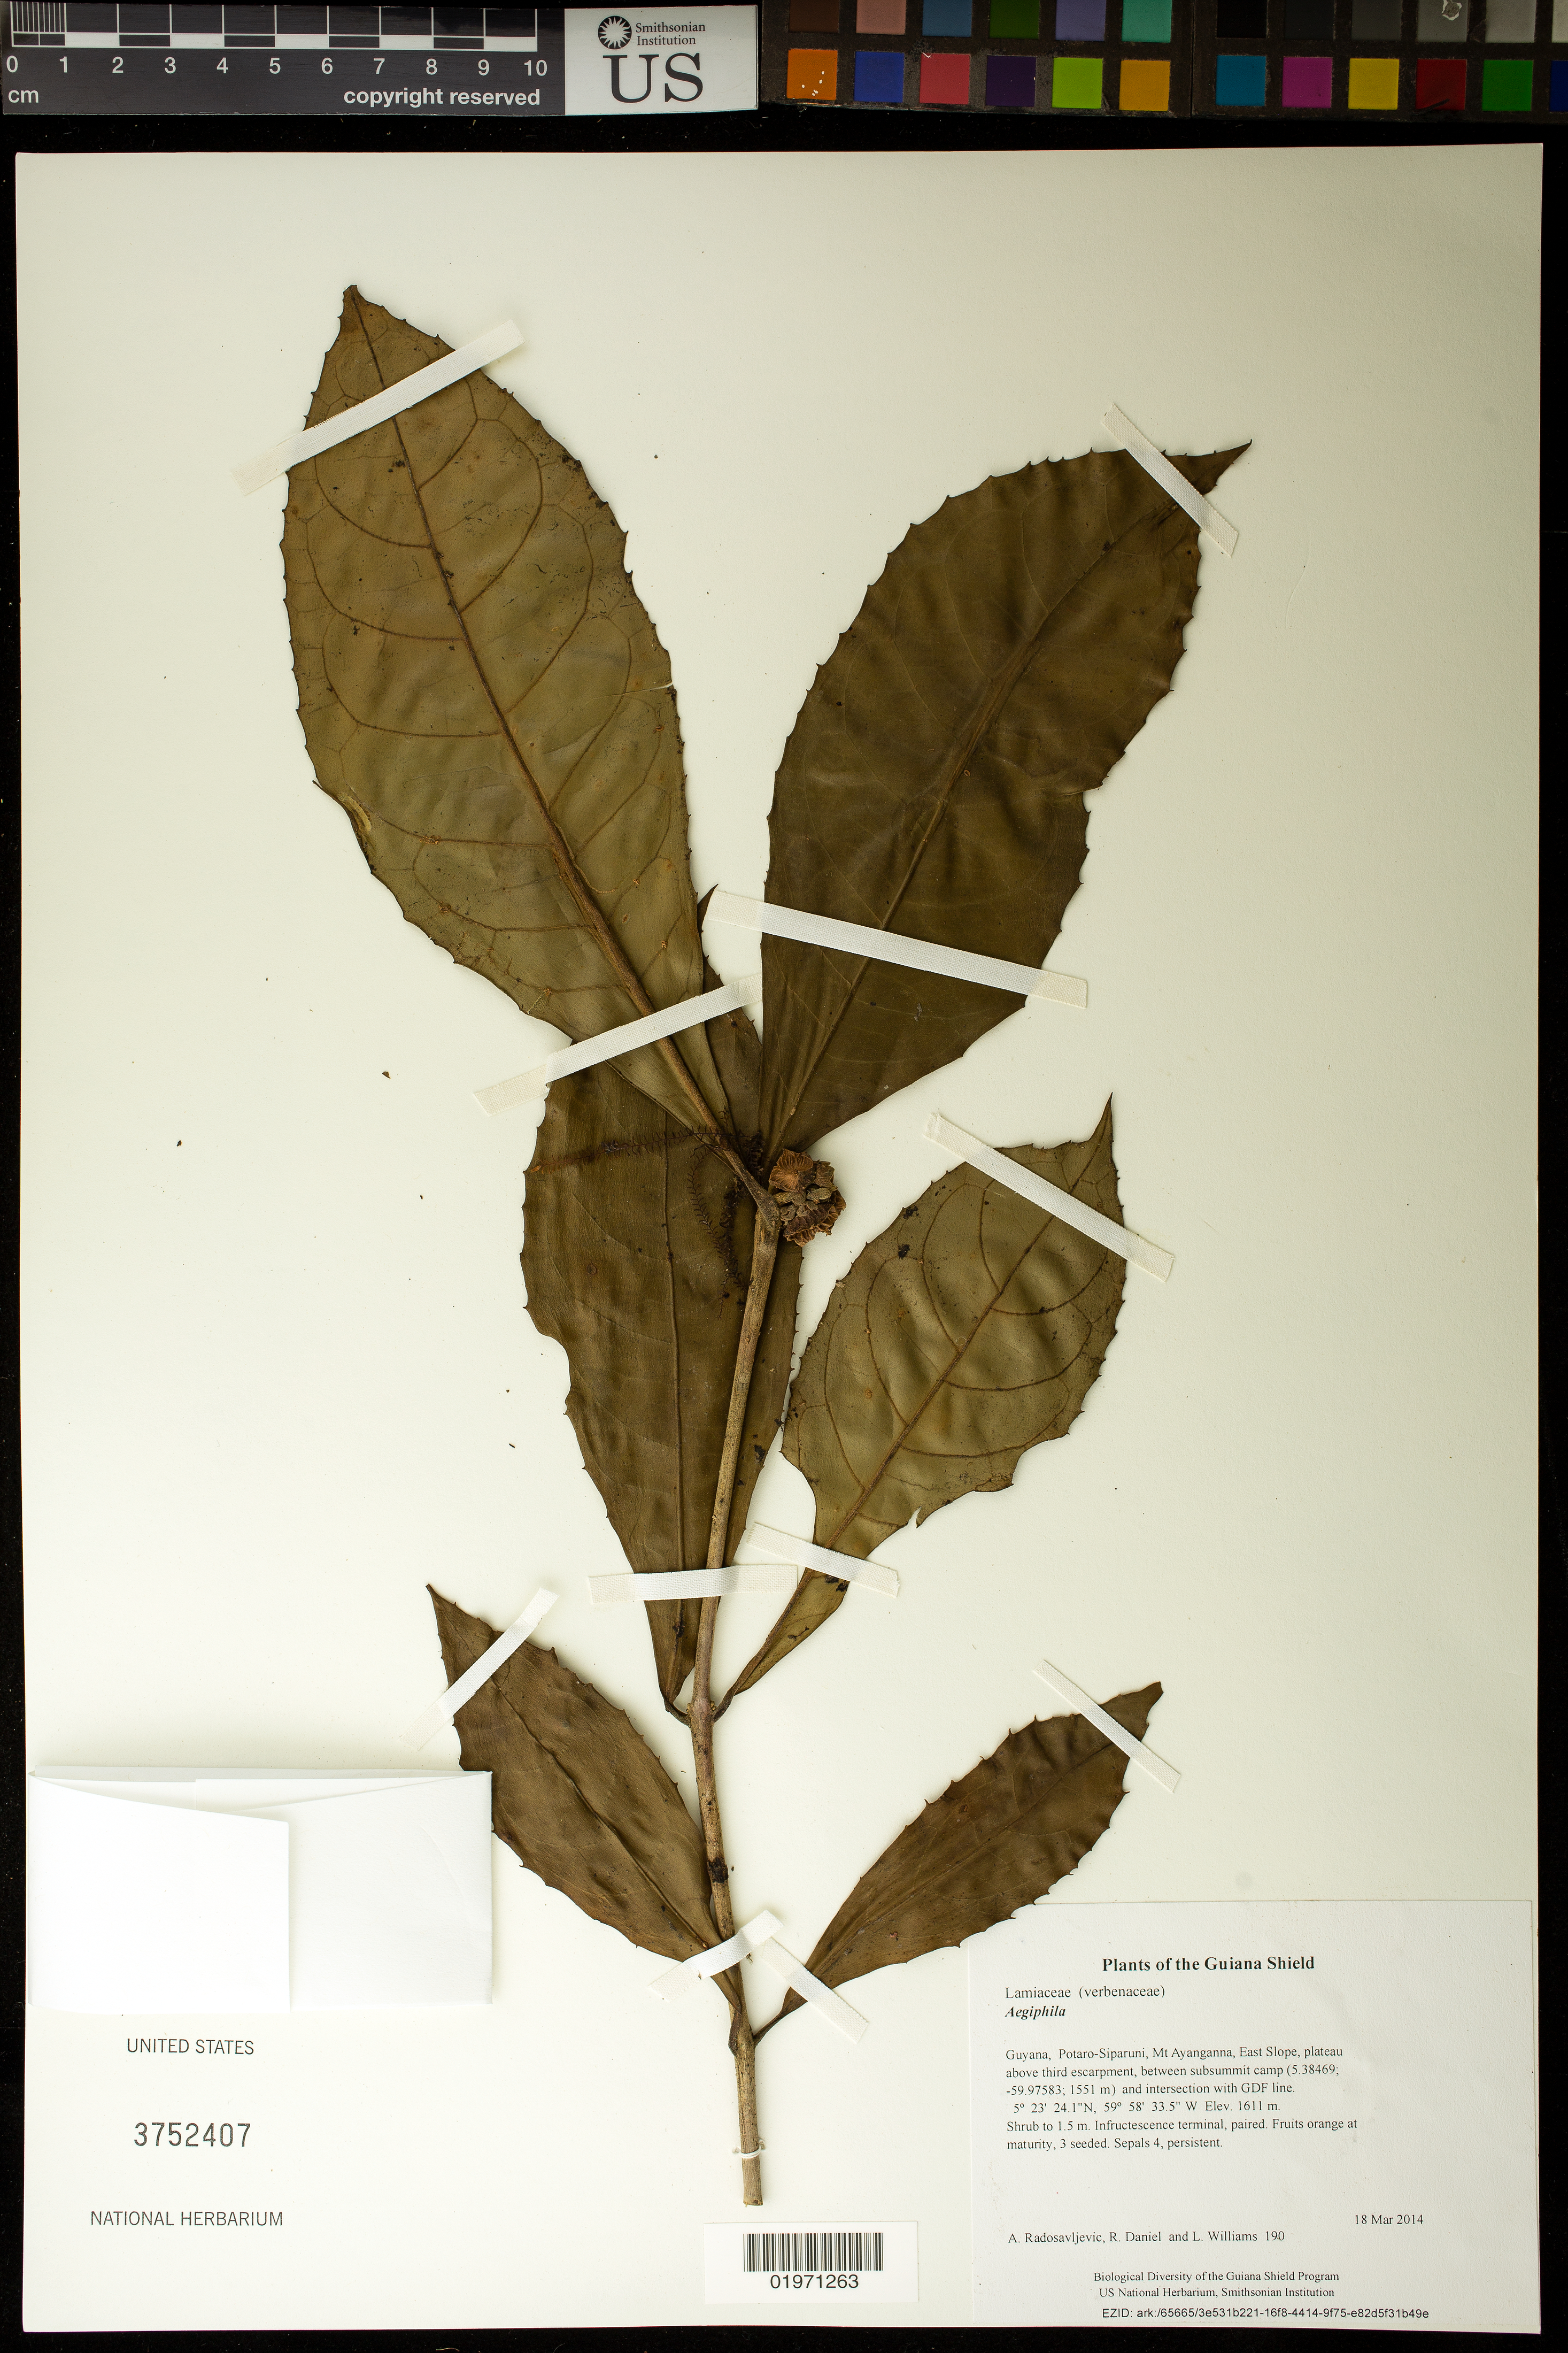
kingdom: Plantae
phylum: Tracheophyta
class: Magnoliopsida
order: Lamiales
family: Lamiaceae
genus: Aegiphila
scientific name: Aegiphila sp.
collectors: A. Radosavljevic, R. Daniel & L. Williams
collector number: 190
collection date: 2014-03-18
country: Guyana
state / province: Potaro-Siparuni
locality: Mt Ayanganna, East Slope, plateau above third escarpment, between subsummit camp (5.38469; -59.97583; 1551 m) and intersection with GDF line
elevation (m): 1611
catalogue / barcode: US 3752407